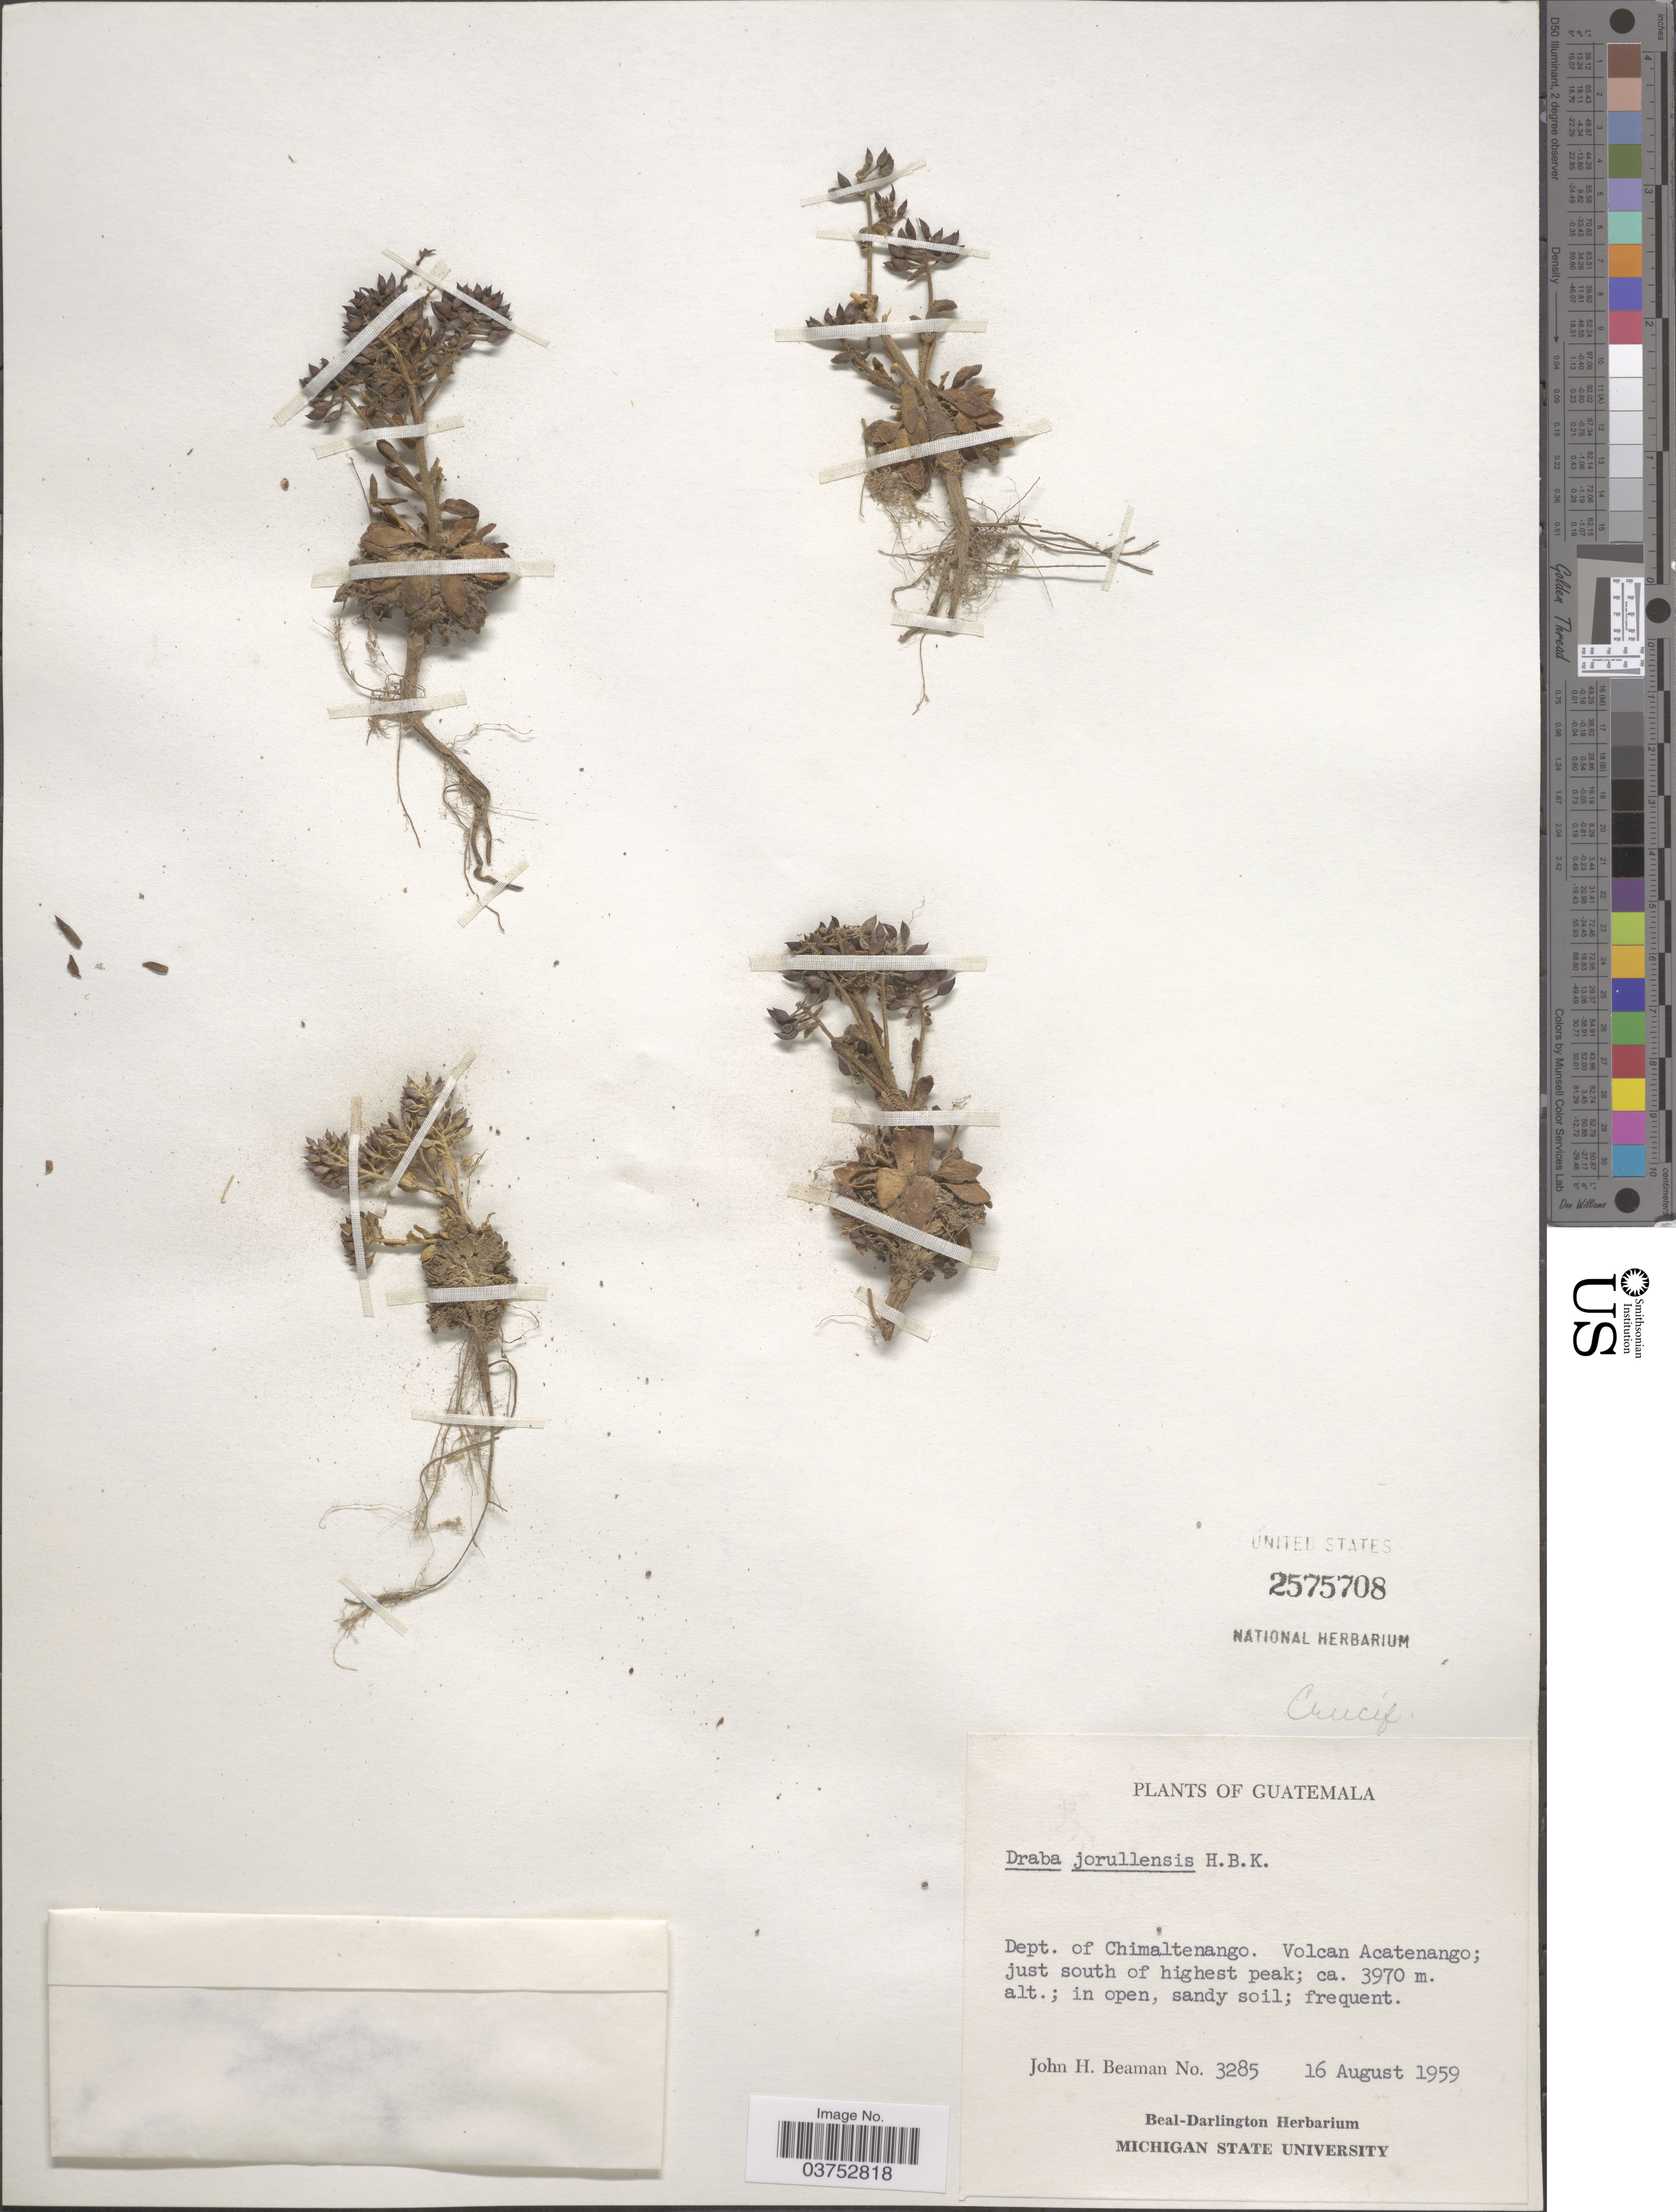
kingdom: Plantae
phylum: Tracheophyta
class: Magnoliopsida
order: Brassicales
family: Brassicaceae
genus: Draba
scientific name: Draba jorullensis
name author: Kunth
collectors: J. H. Beaman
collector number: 3285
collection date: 1959-08-16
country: Guatemala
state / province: Chimaltenango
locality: Dept. of Chimaltenango. Volcan Acatenango; just south of highest peak.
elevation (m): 3970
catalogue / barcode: US 2575708